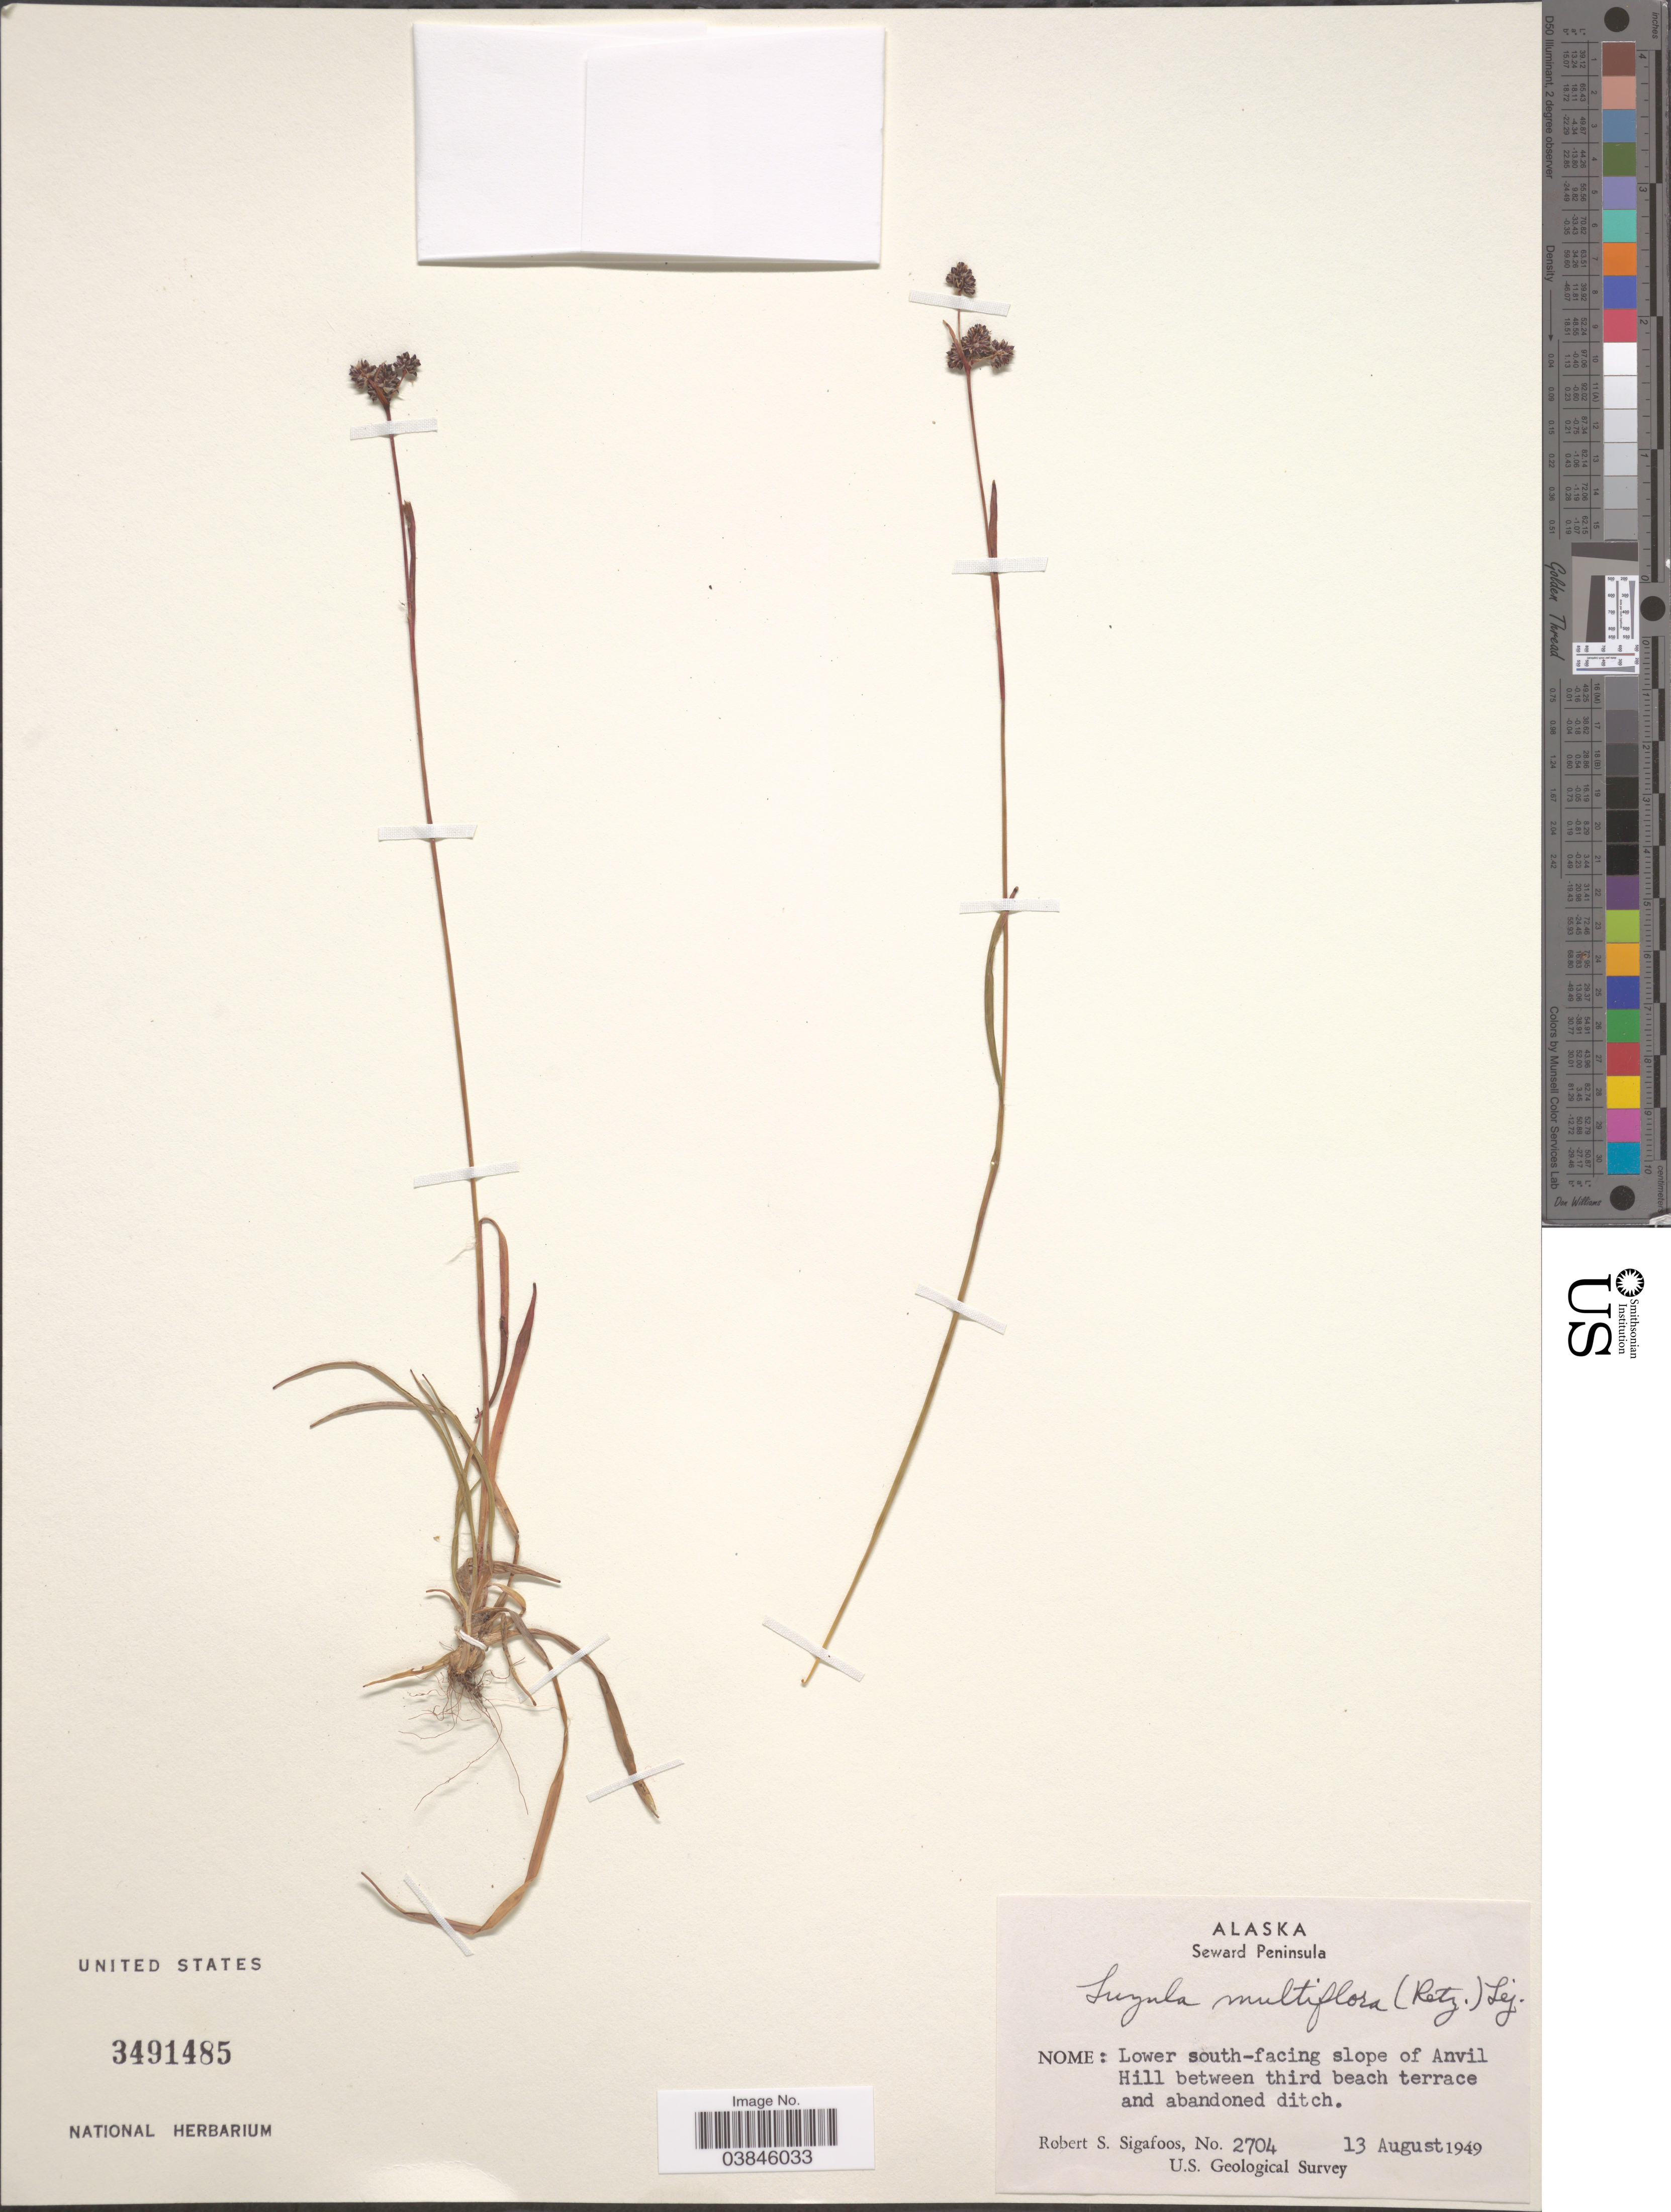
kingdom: Plantae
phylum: Tracheophyta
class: Liliopsida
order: Poales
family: Juncaceae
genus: Luzula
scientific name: Luzula multiflora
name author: (Ehrh.) Lej.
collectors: R. Sigafoos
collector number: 2704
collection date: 1949-08-13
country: United States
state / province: Alaska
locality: Seward Peninsula. Nome: Lower south-facing slope of Anvil Hill between third beach terrace and abandoned ditch.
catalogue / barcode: US 3491485